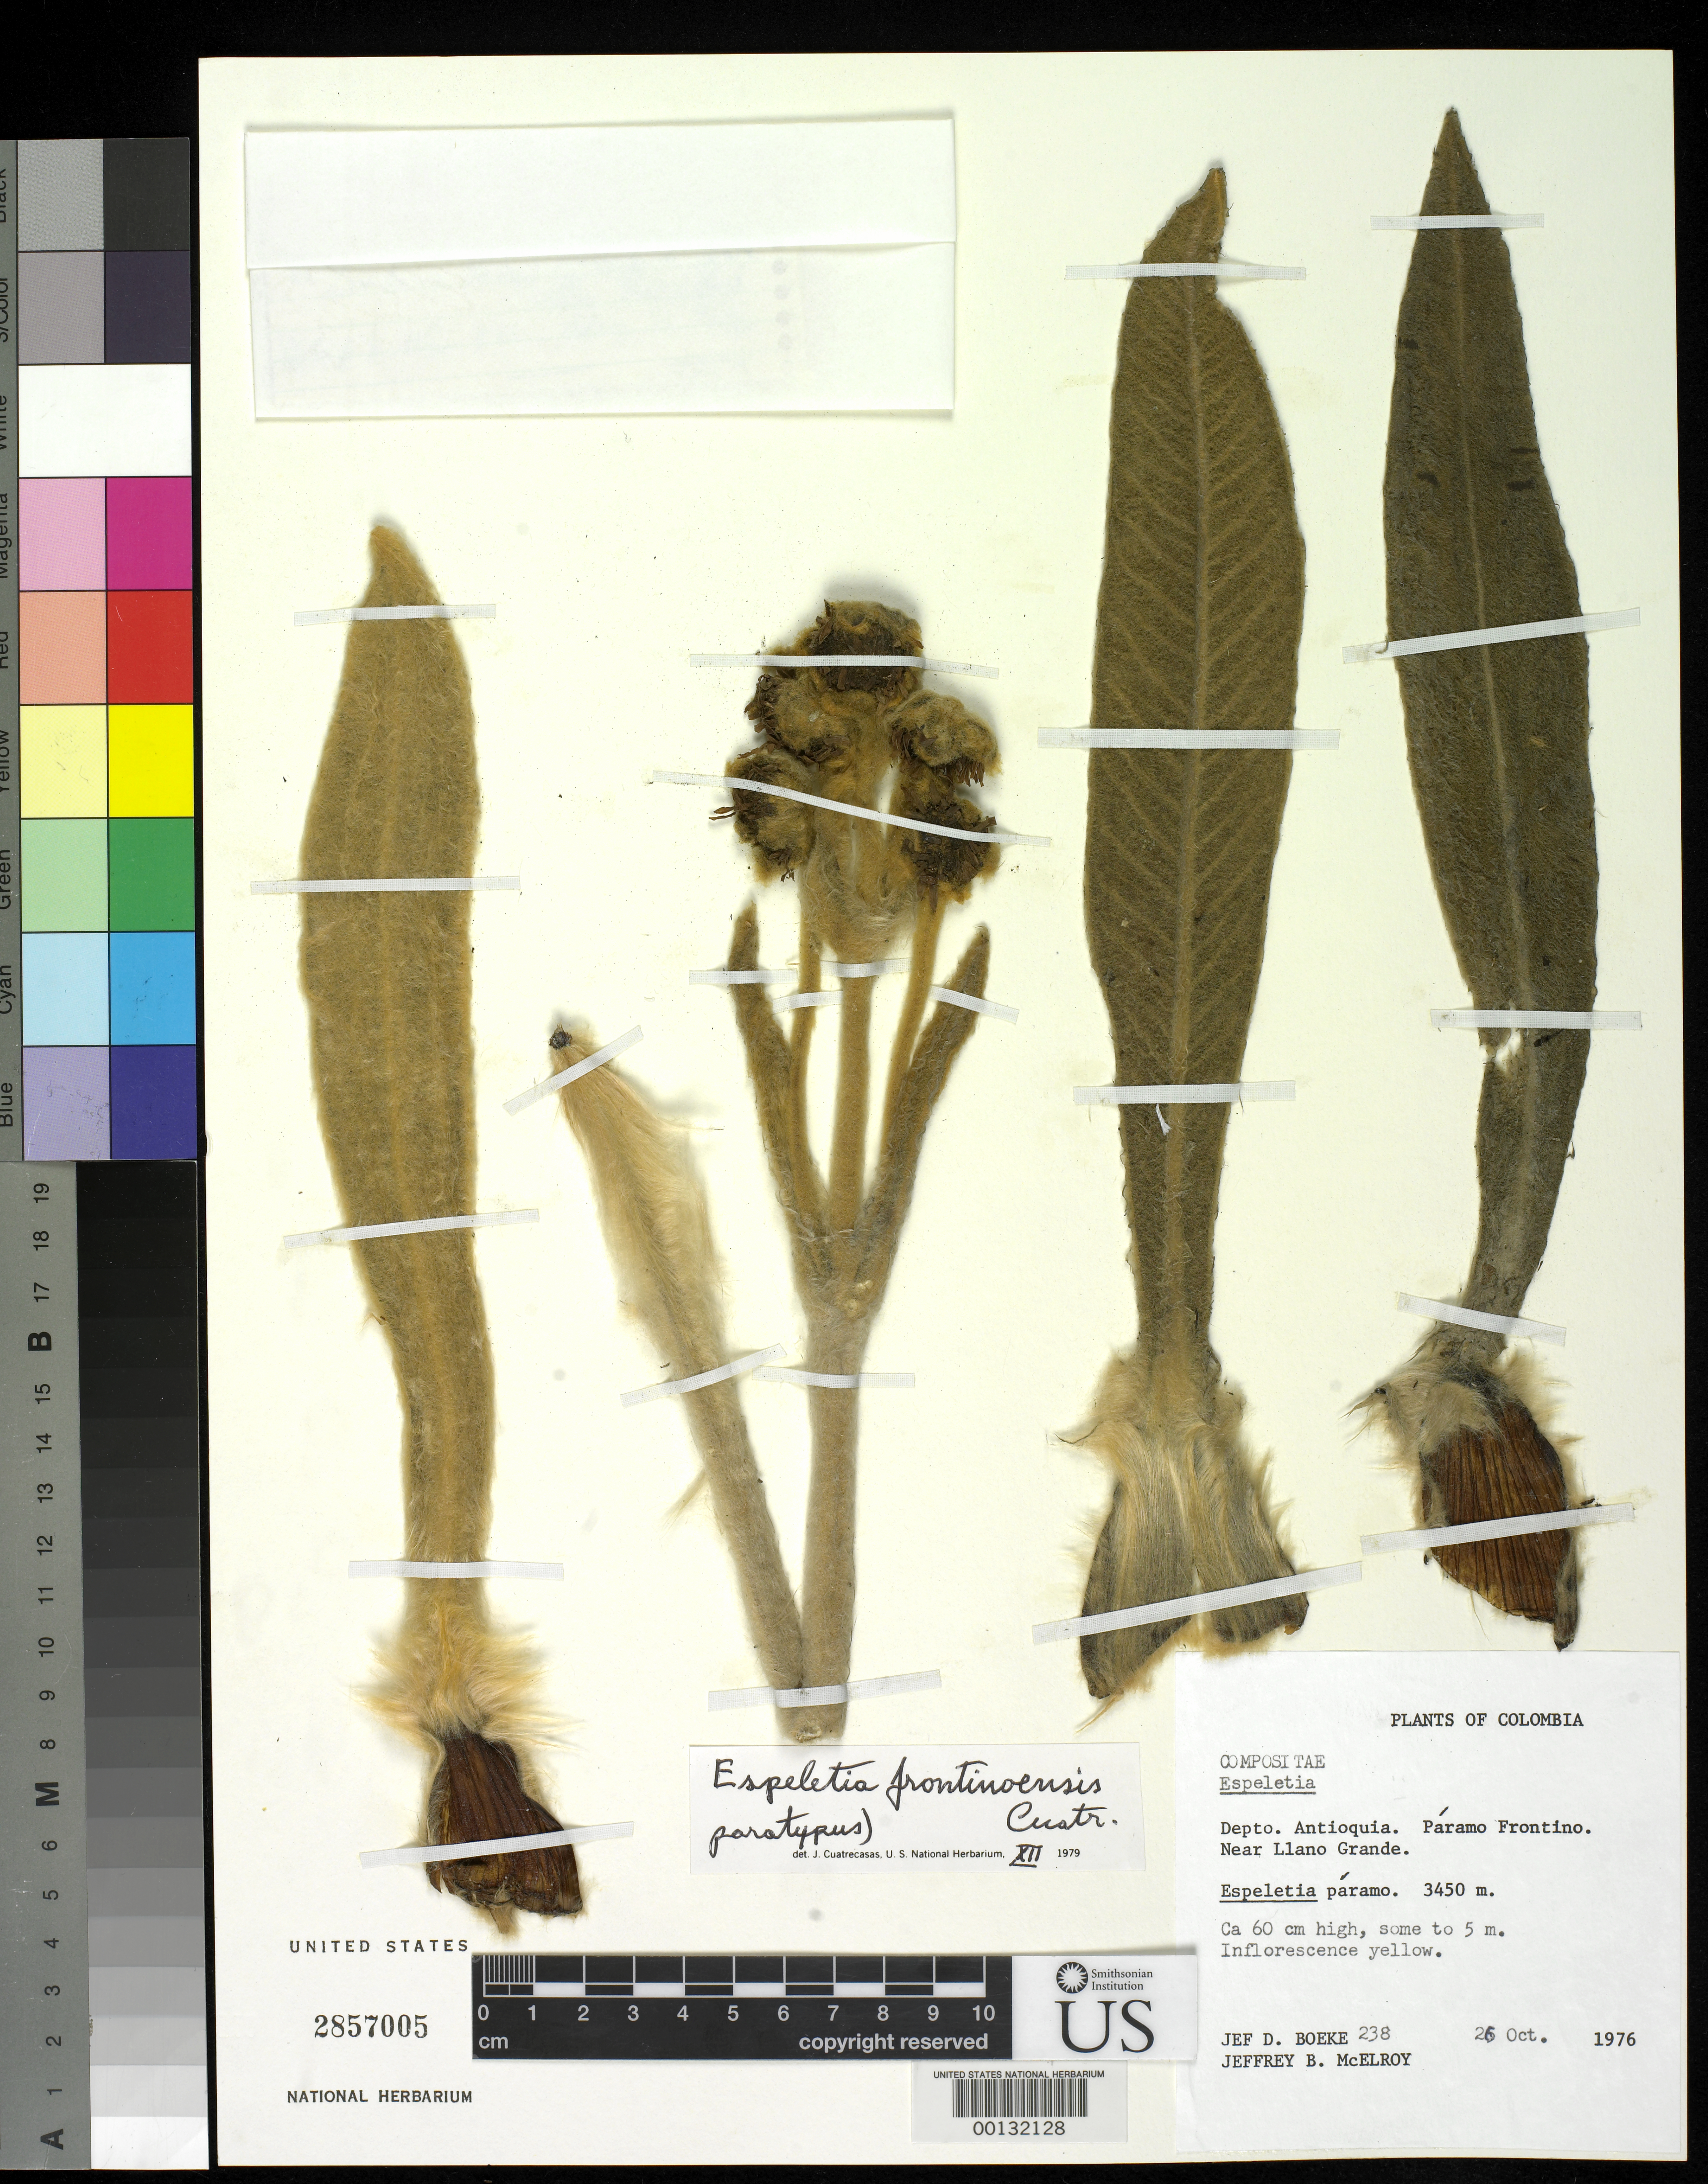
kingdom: Plantae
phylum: Tracheophyta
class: Magnoliopsida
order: Asterales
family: Asteraceae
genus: Espeletia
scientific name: Espeletia frontinoensis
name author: Cuatrec.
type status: Paratype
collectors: J. D. Boeke & J. B. McElroy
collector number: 234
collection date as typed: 25 Oct 1976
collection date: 1976-10-26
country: Colombia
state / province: Antioquia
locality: Cordillera Occidental, Páramo de Frontino near Llano Grande.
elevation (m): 3450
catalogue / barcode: US 2857005